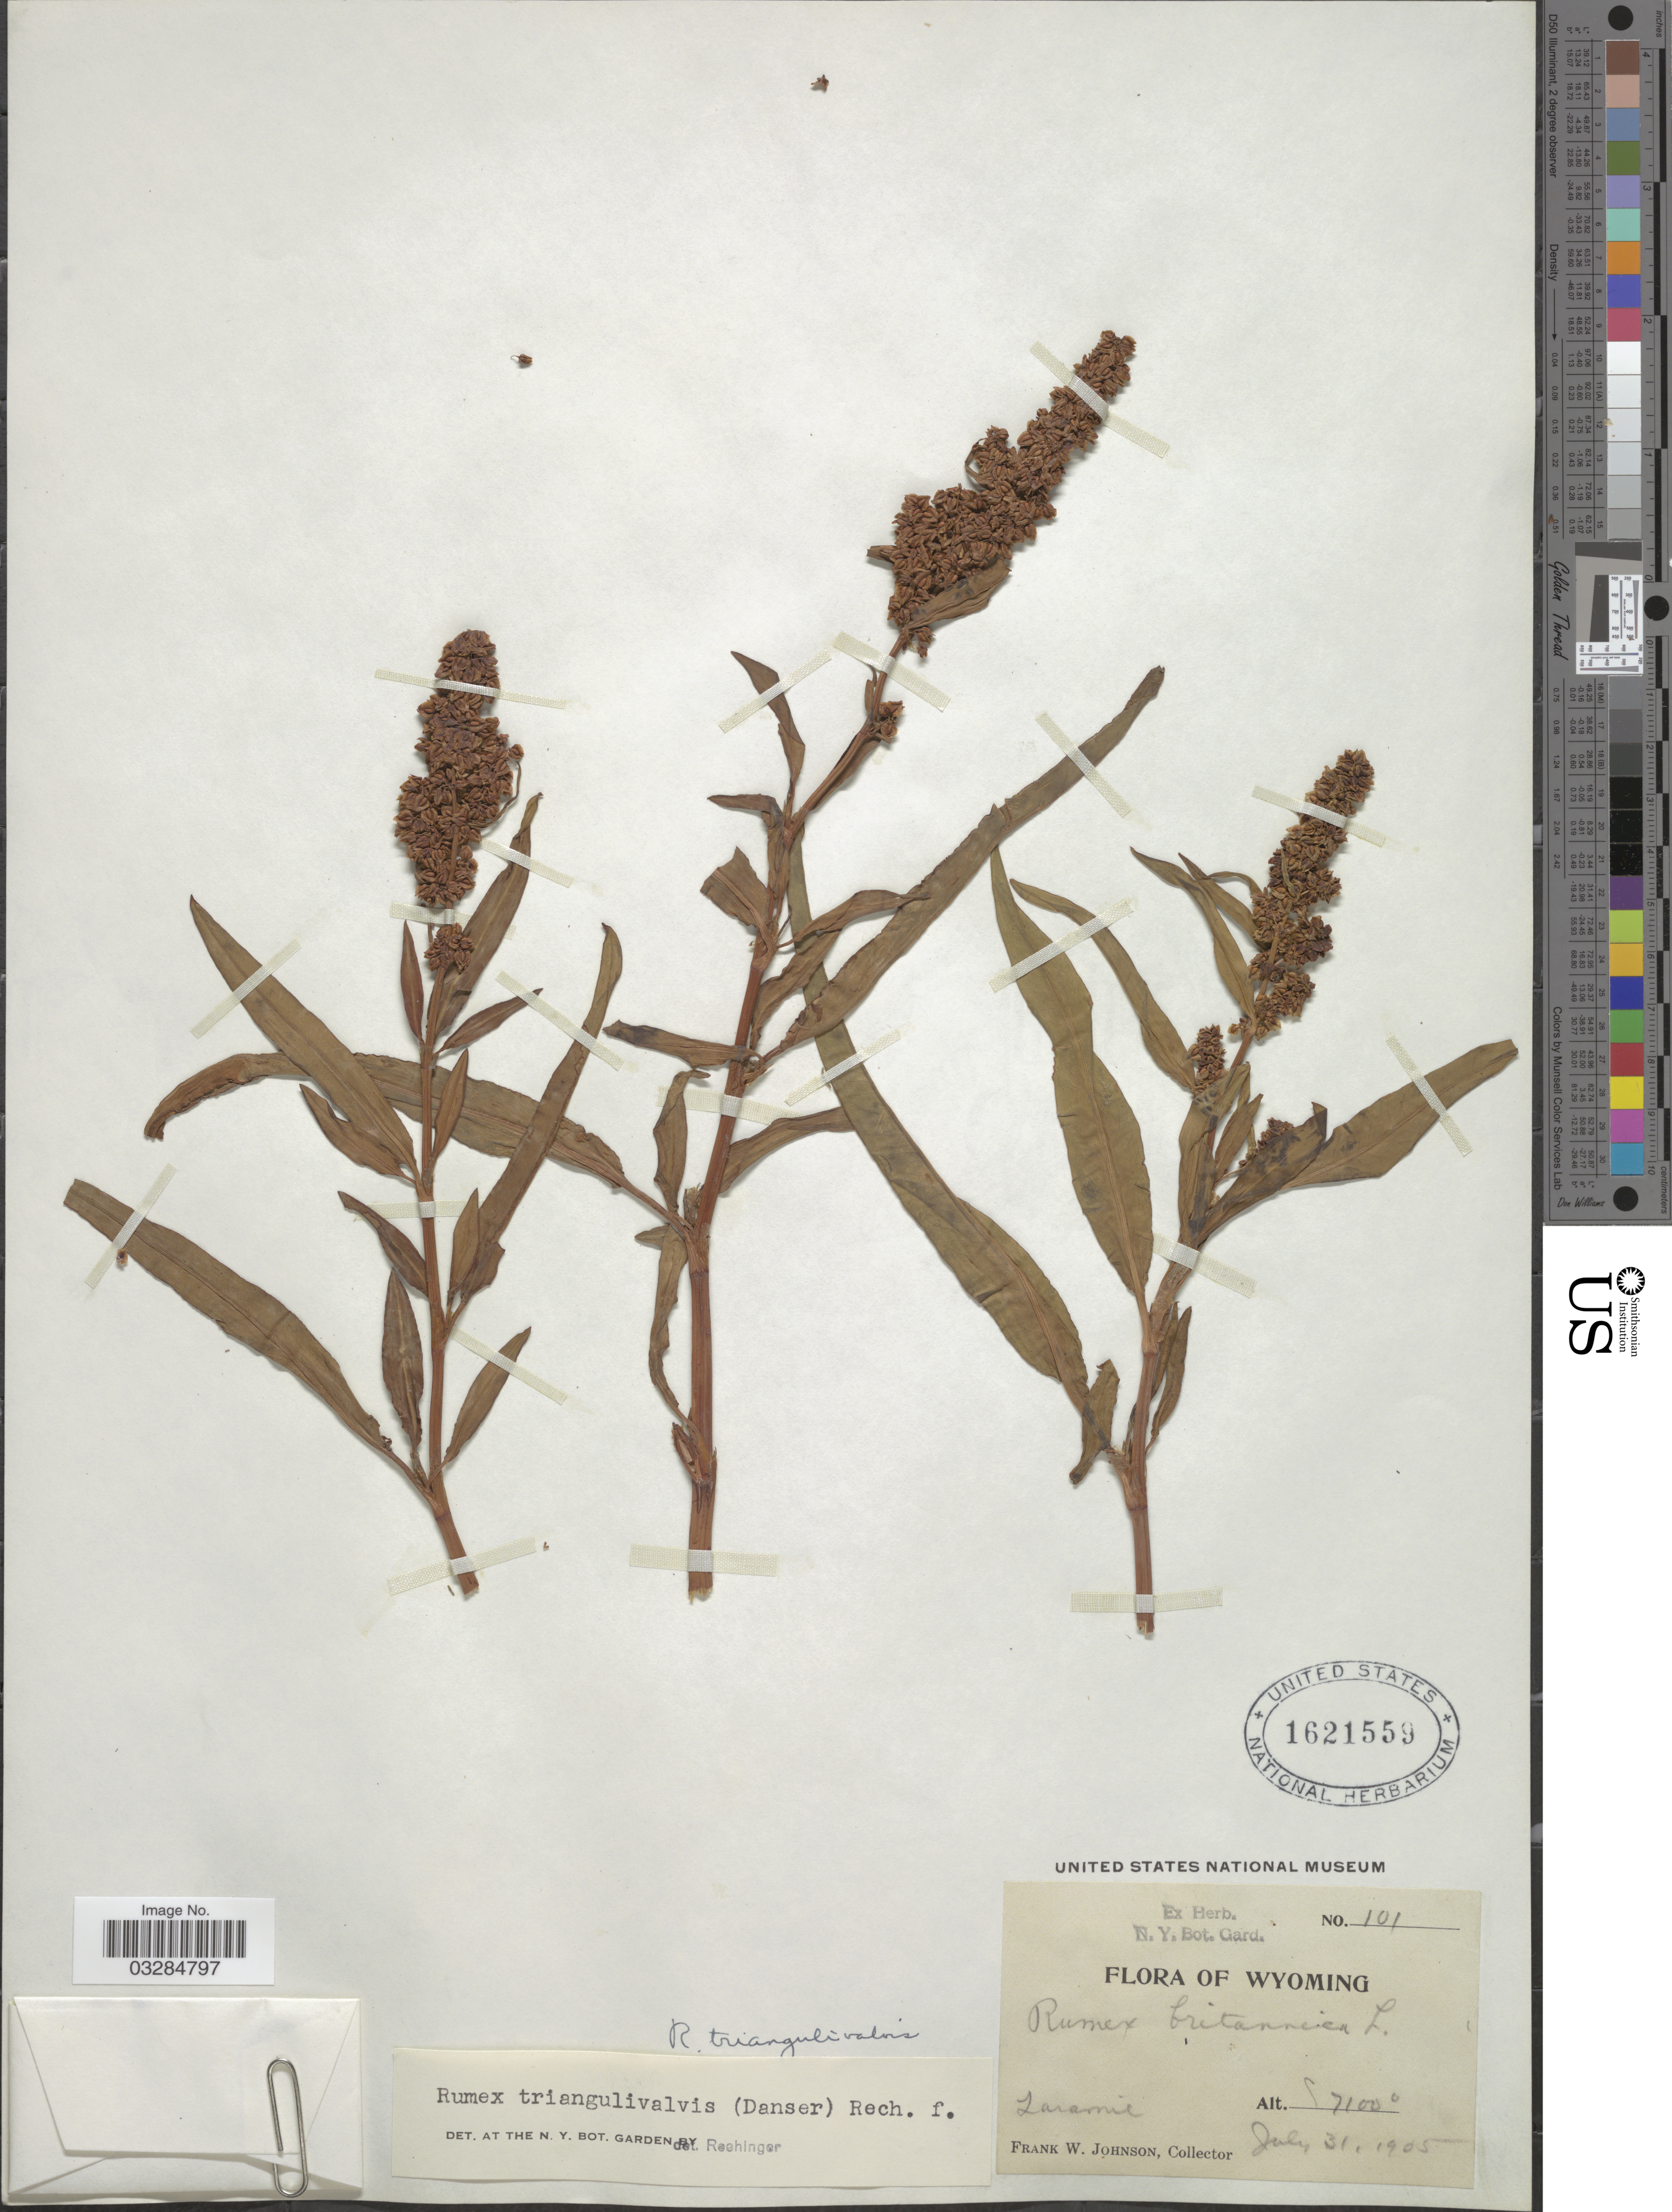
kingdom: Plantae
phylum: Tracheophyta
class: Magnoliopsida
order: Caryophyllales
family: Polygonaceae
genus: Rumex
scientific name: Rumex triangulivalvis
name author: (Danser) Rech. f.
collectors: F. W. Johnson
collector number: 101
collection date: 1905-07-31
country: United States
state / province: Wyoming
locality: Laramie.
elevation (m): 2164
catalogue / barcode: US 1621559